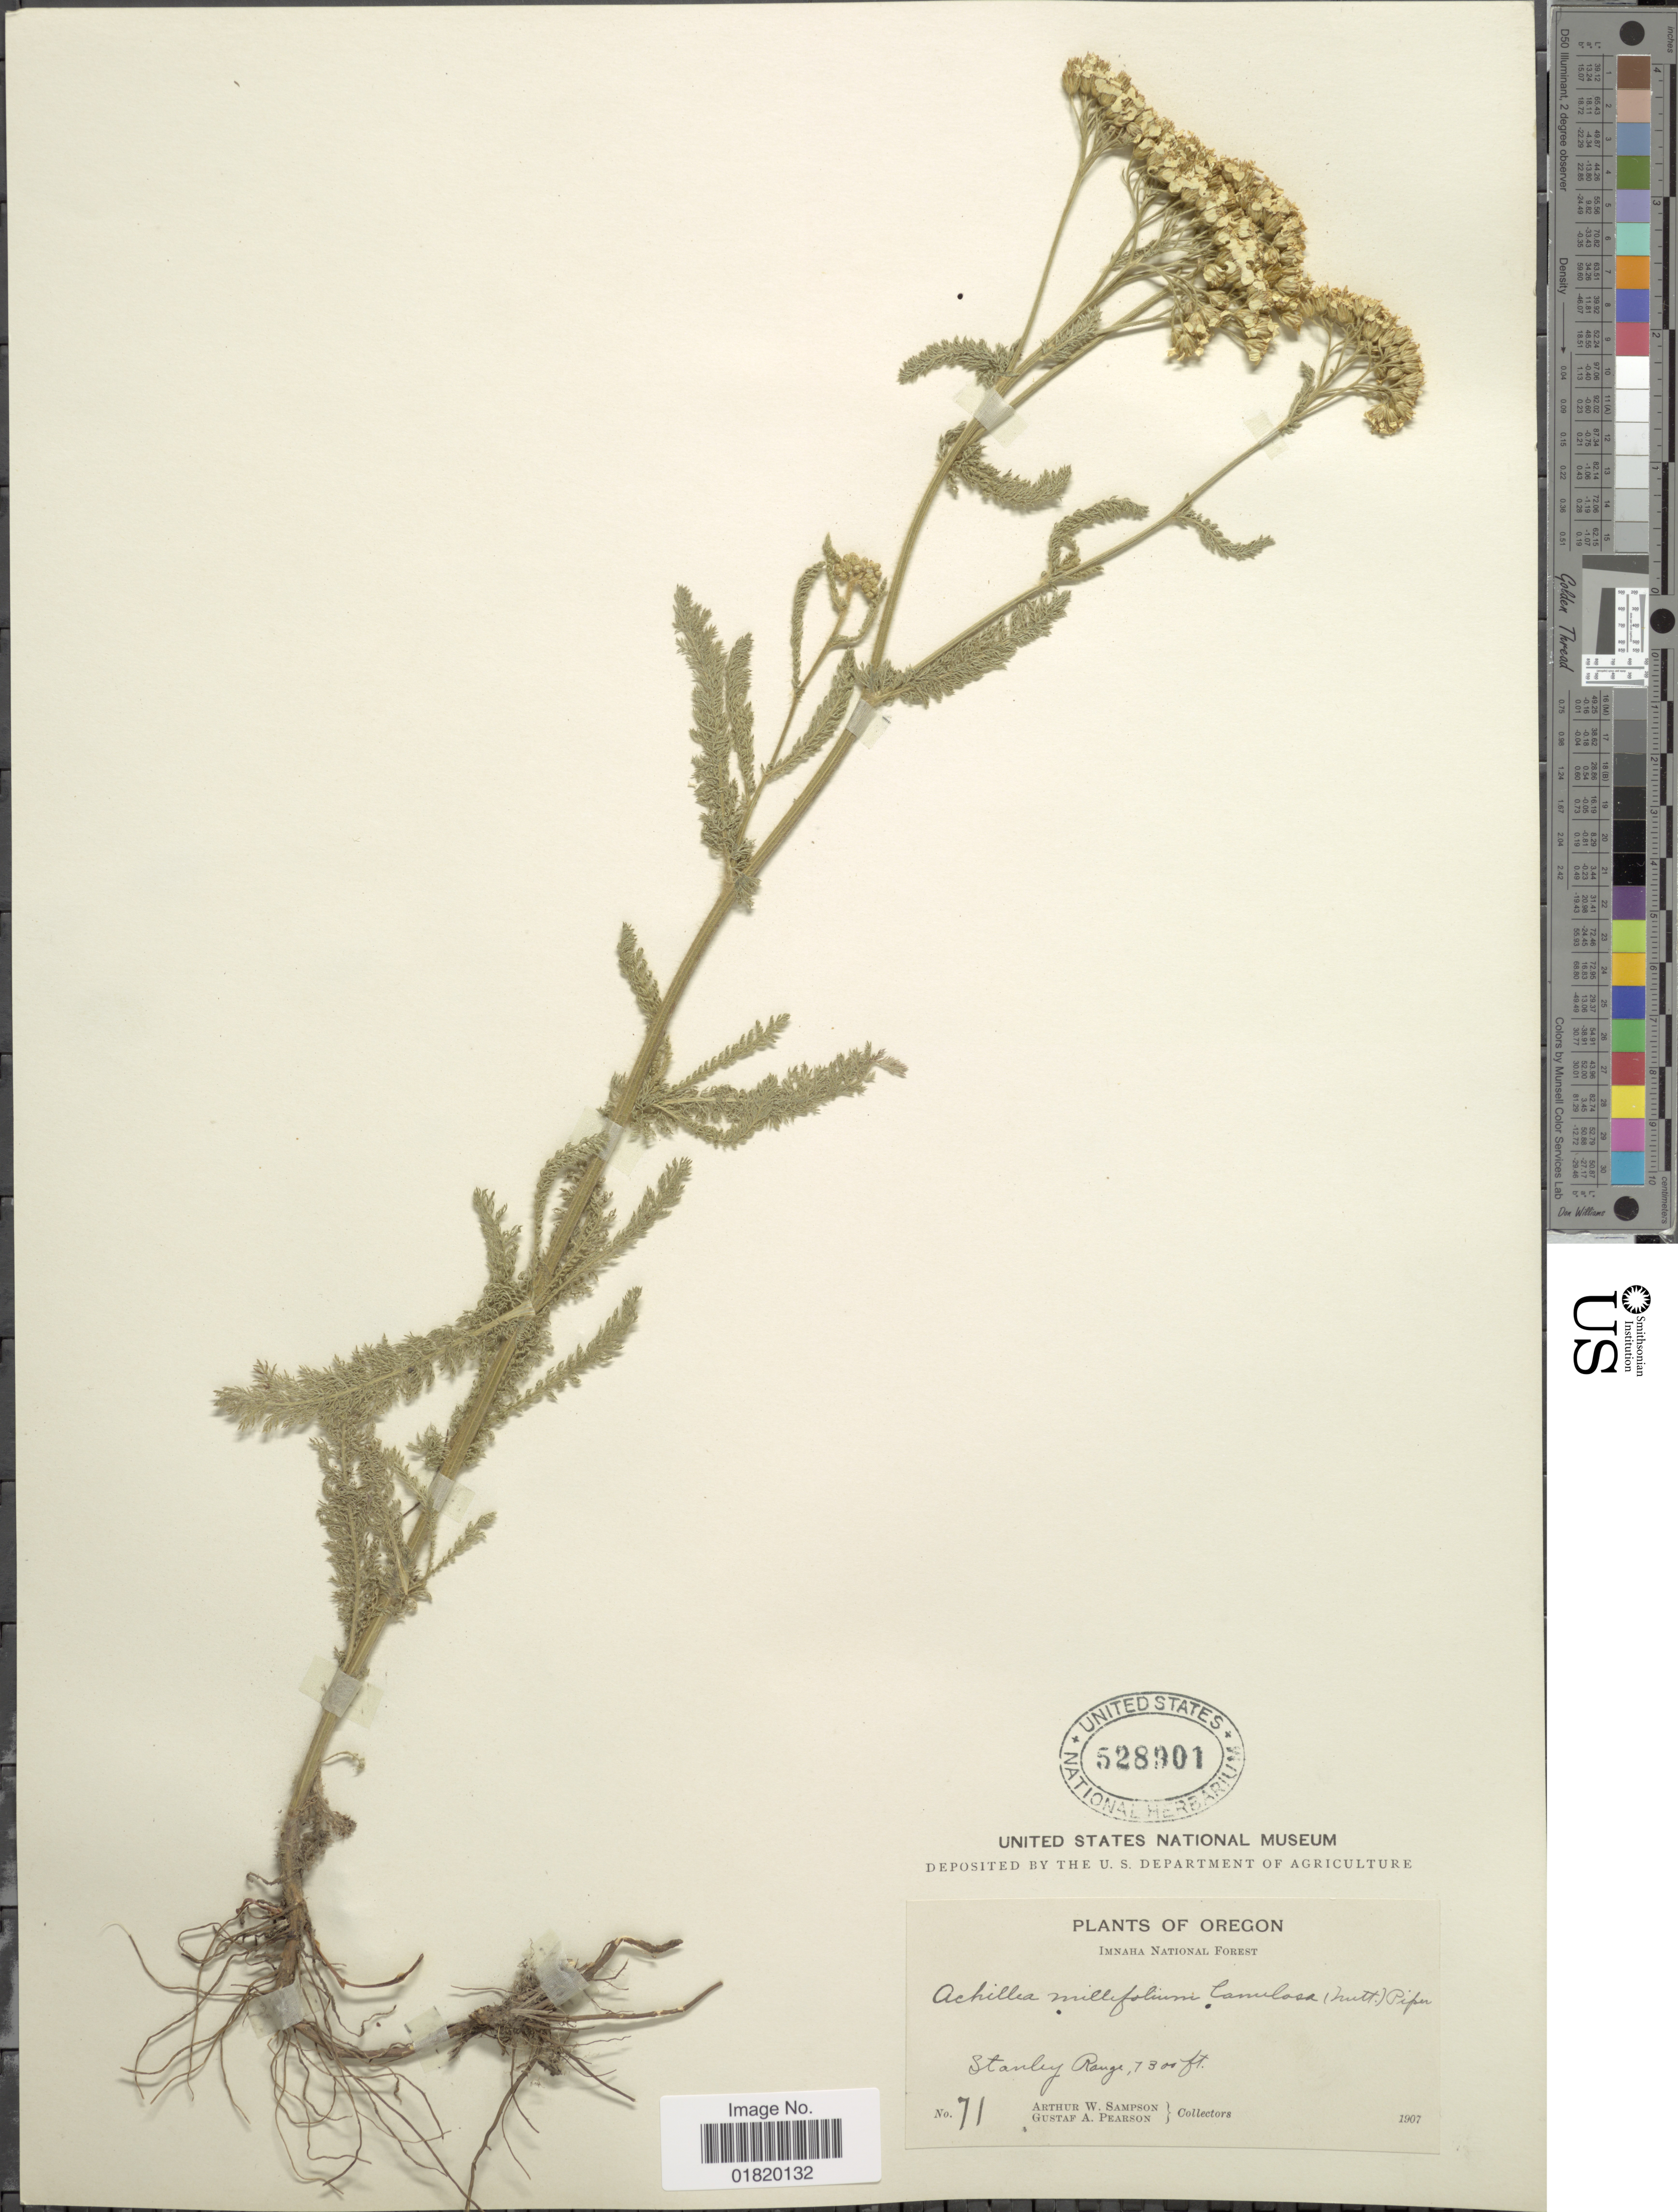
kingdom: Plantae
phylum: Tracheophyta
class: Magnoliopsida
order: Asterales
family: Asteraceae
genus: Achillea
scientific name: Achillea lanulosa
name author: Nutt.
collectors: A. Sampson & G. A. Pearson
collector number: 71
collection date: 1907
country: United States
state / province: Oregon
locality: Imnaha National Forest. Stanley Range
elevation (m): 2225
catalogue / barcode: US 528901